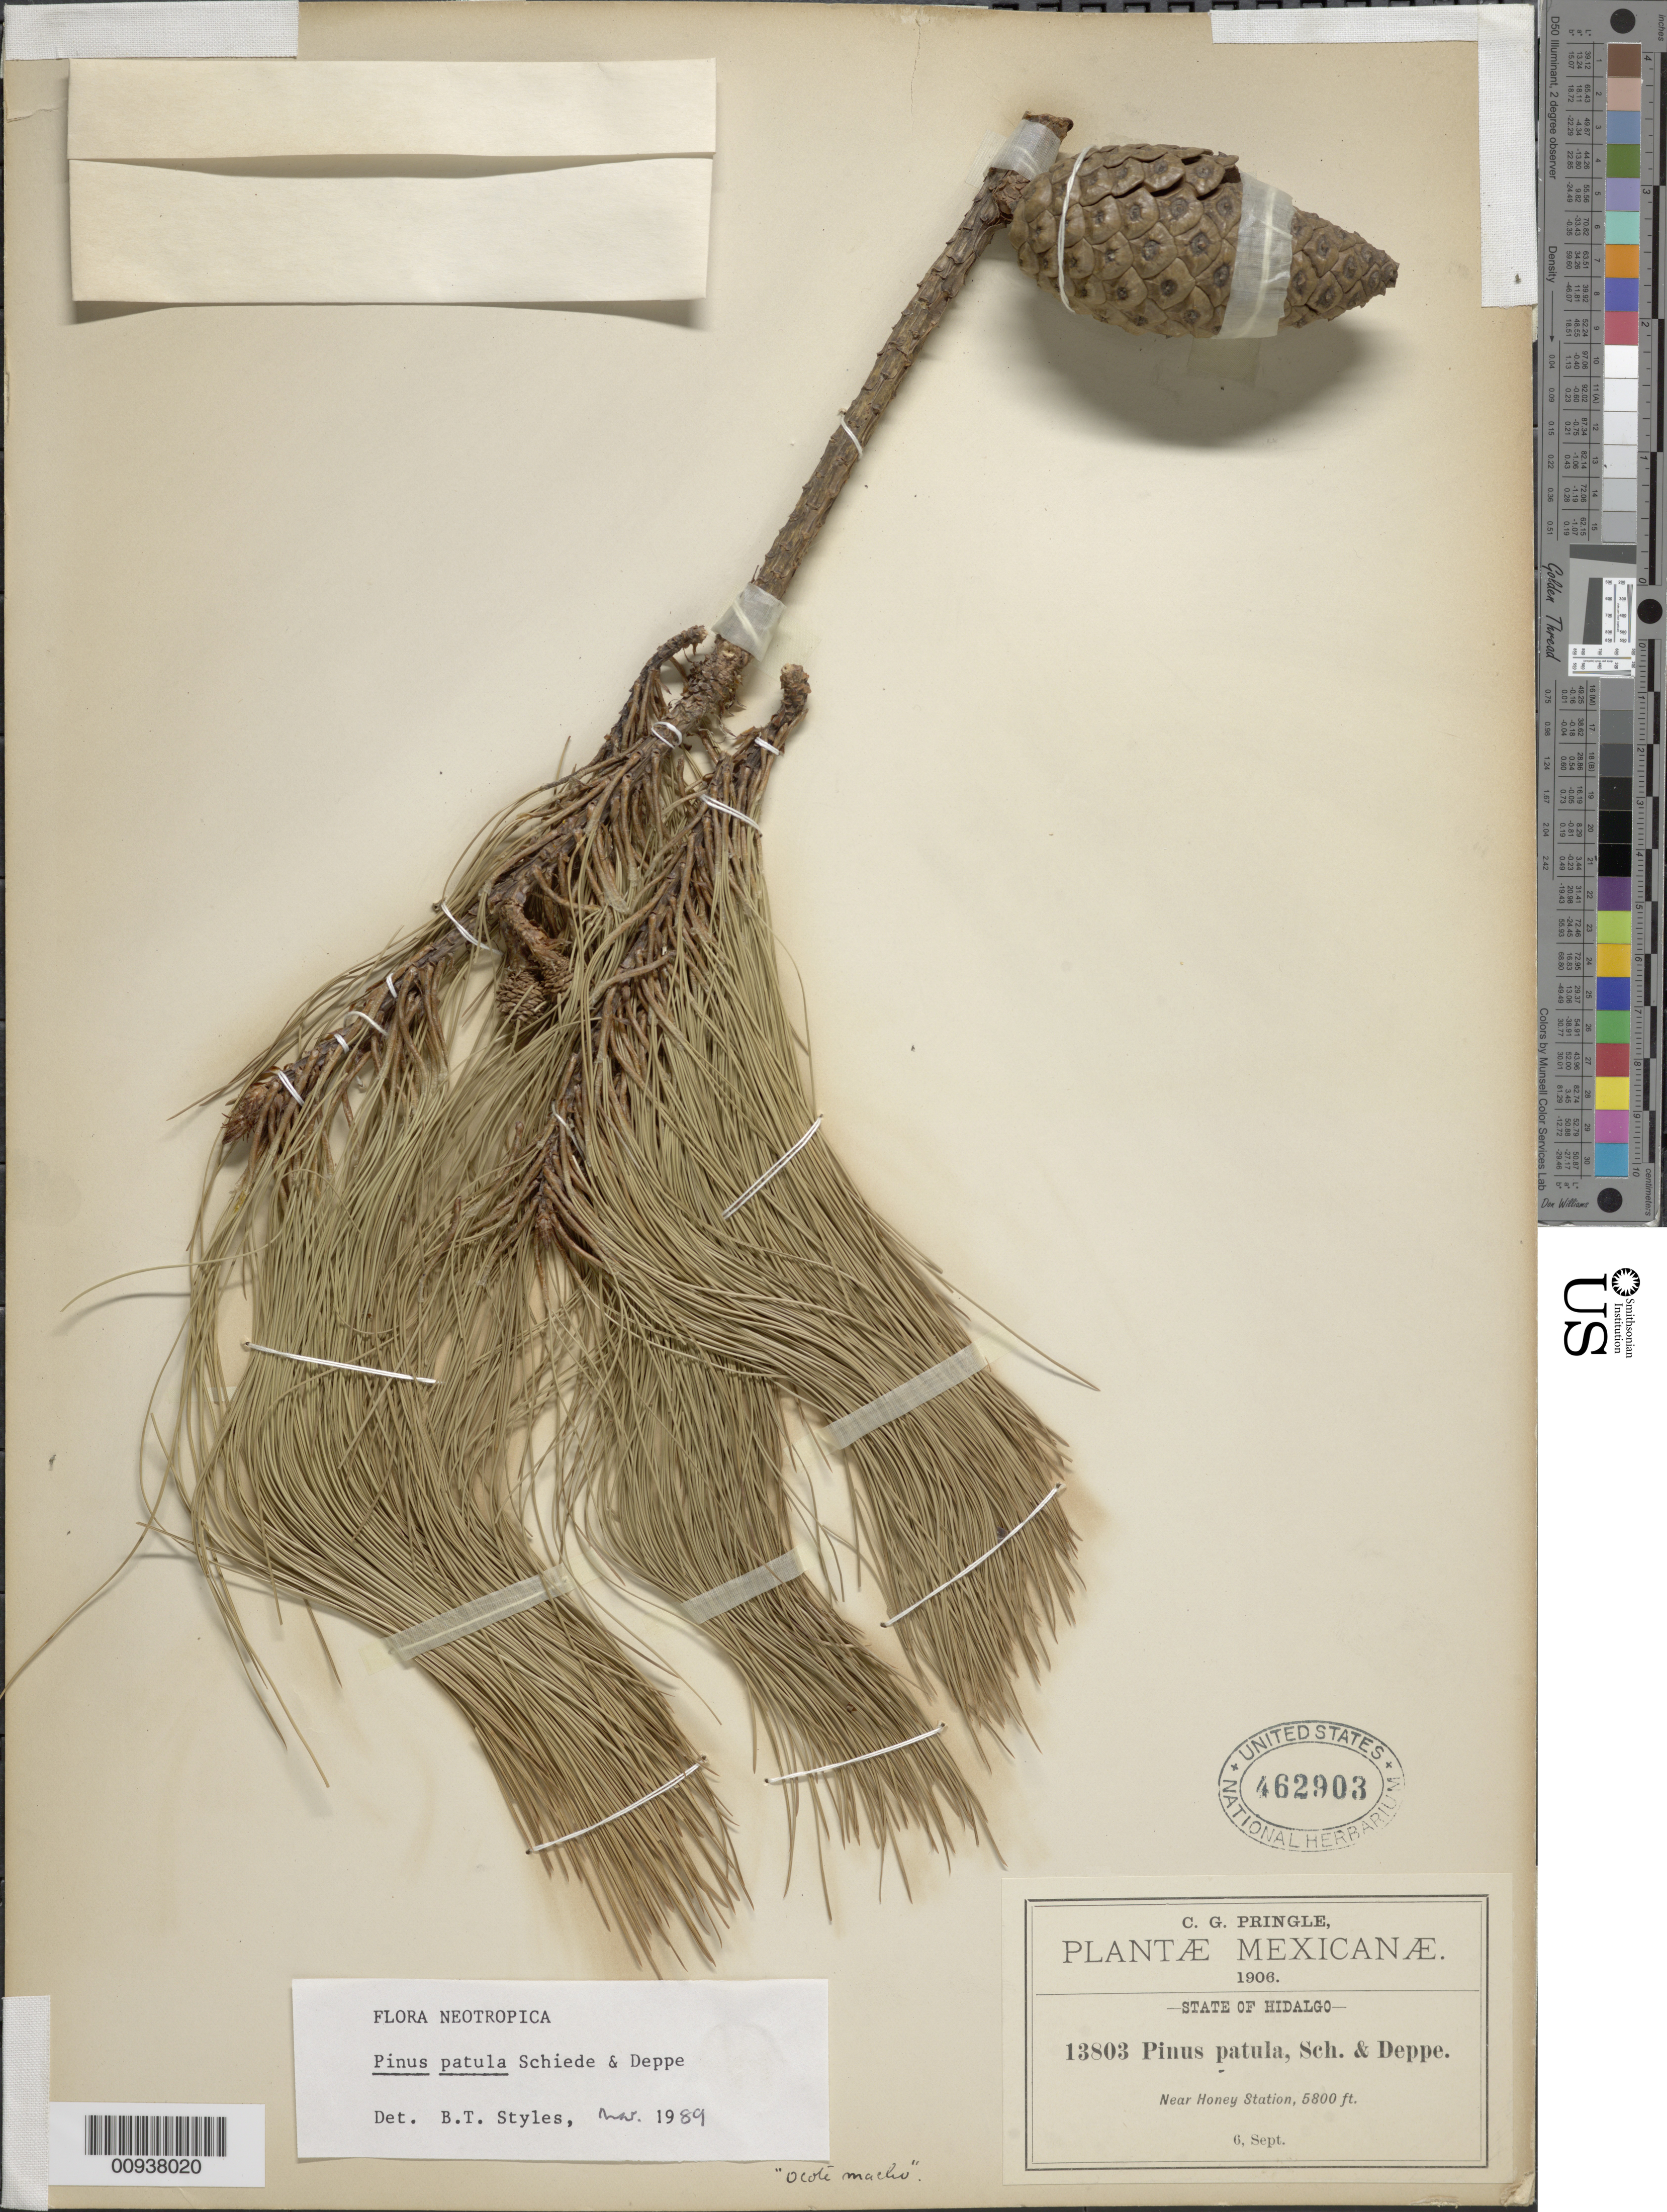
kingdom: Plantae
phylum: Tracheophyta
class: Pinopsida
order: Pinales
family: Pinaceae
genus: Pinus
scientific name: Pinus patula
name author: Schltdl. & Cham.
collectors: C. G. Pringle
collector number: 13803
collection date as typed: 06 Sep 1906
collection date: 1906-09-06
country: Mexico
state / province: Hidalgo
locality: Near Honey Station.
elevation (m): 1768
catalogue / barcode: US 462903